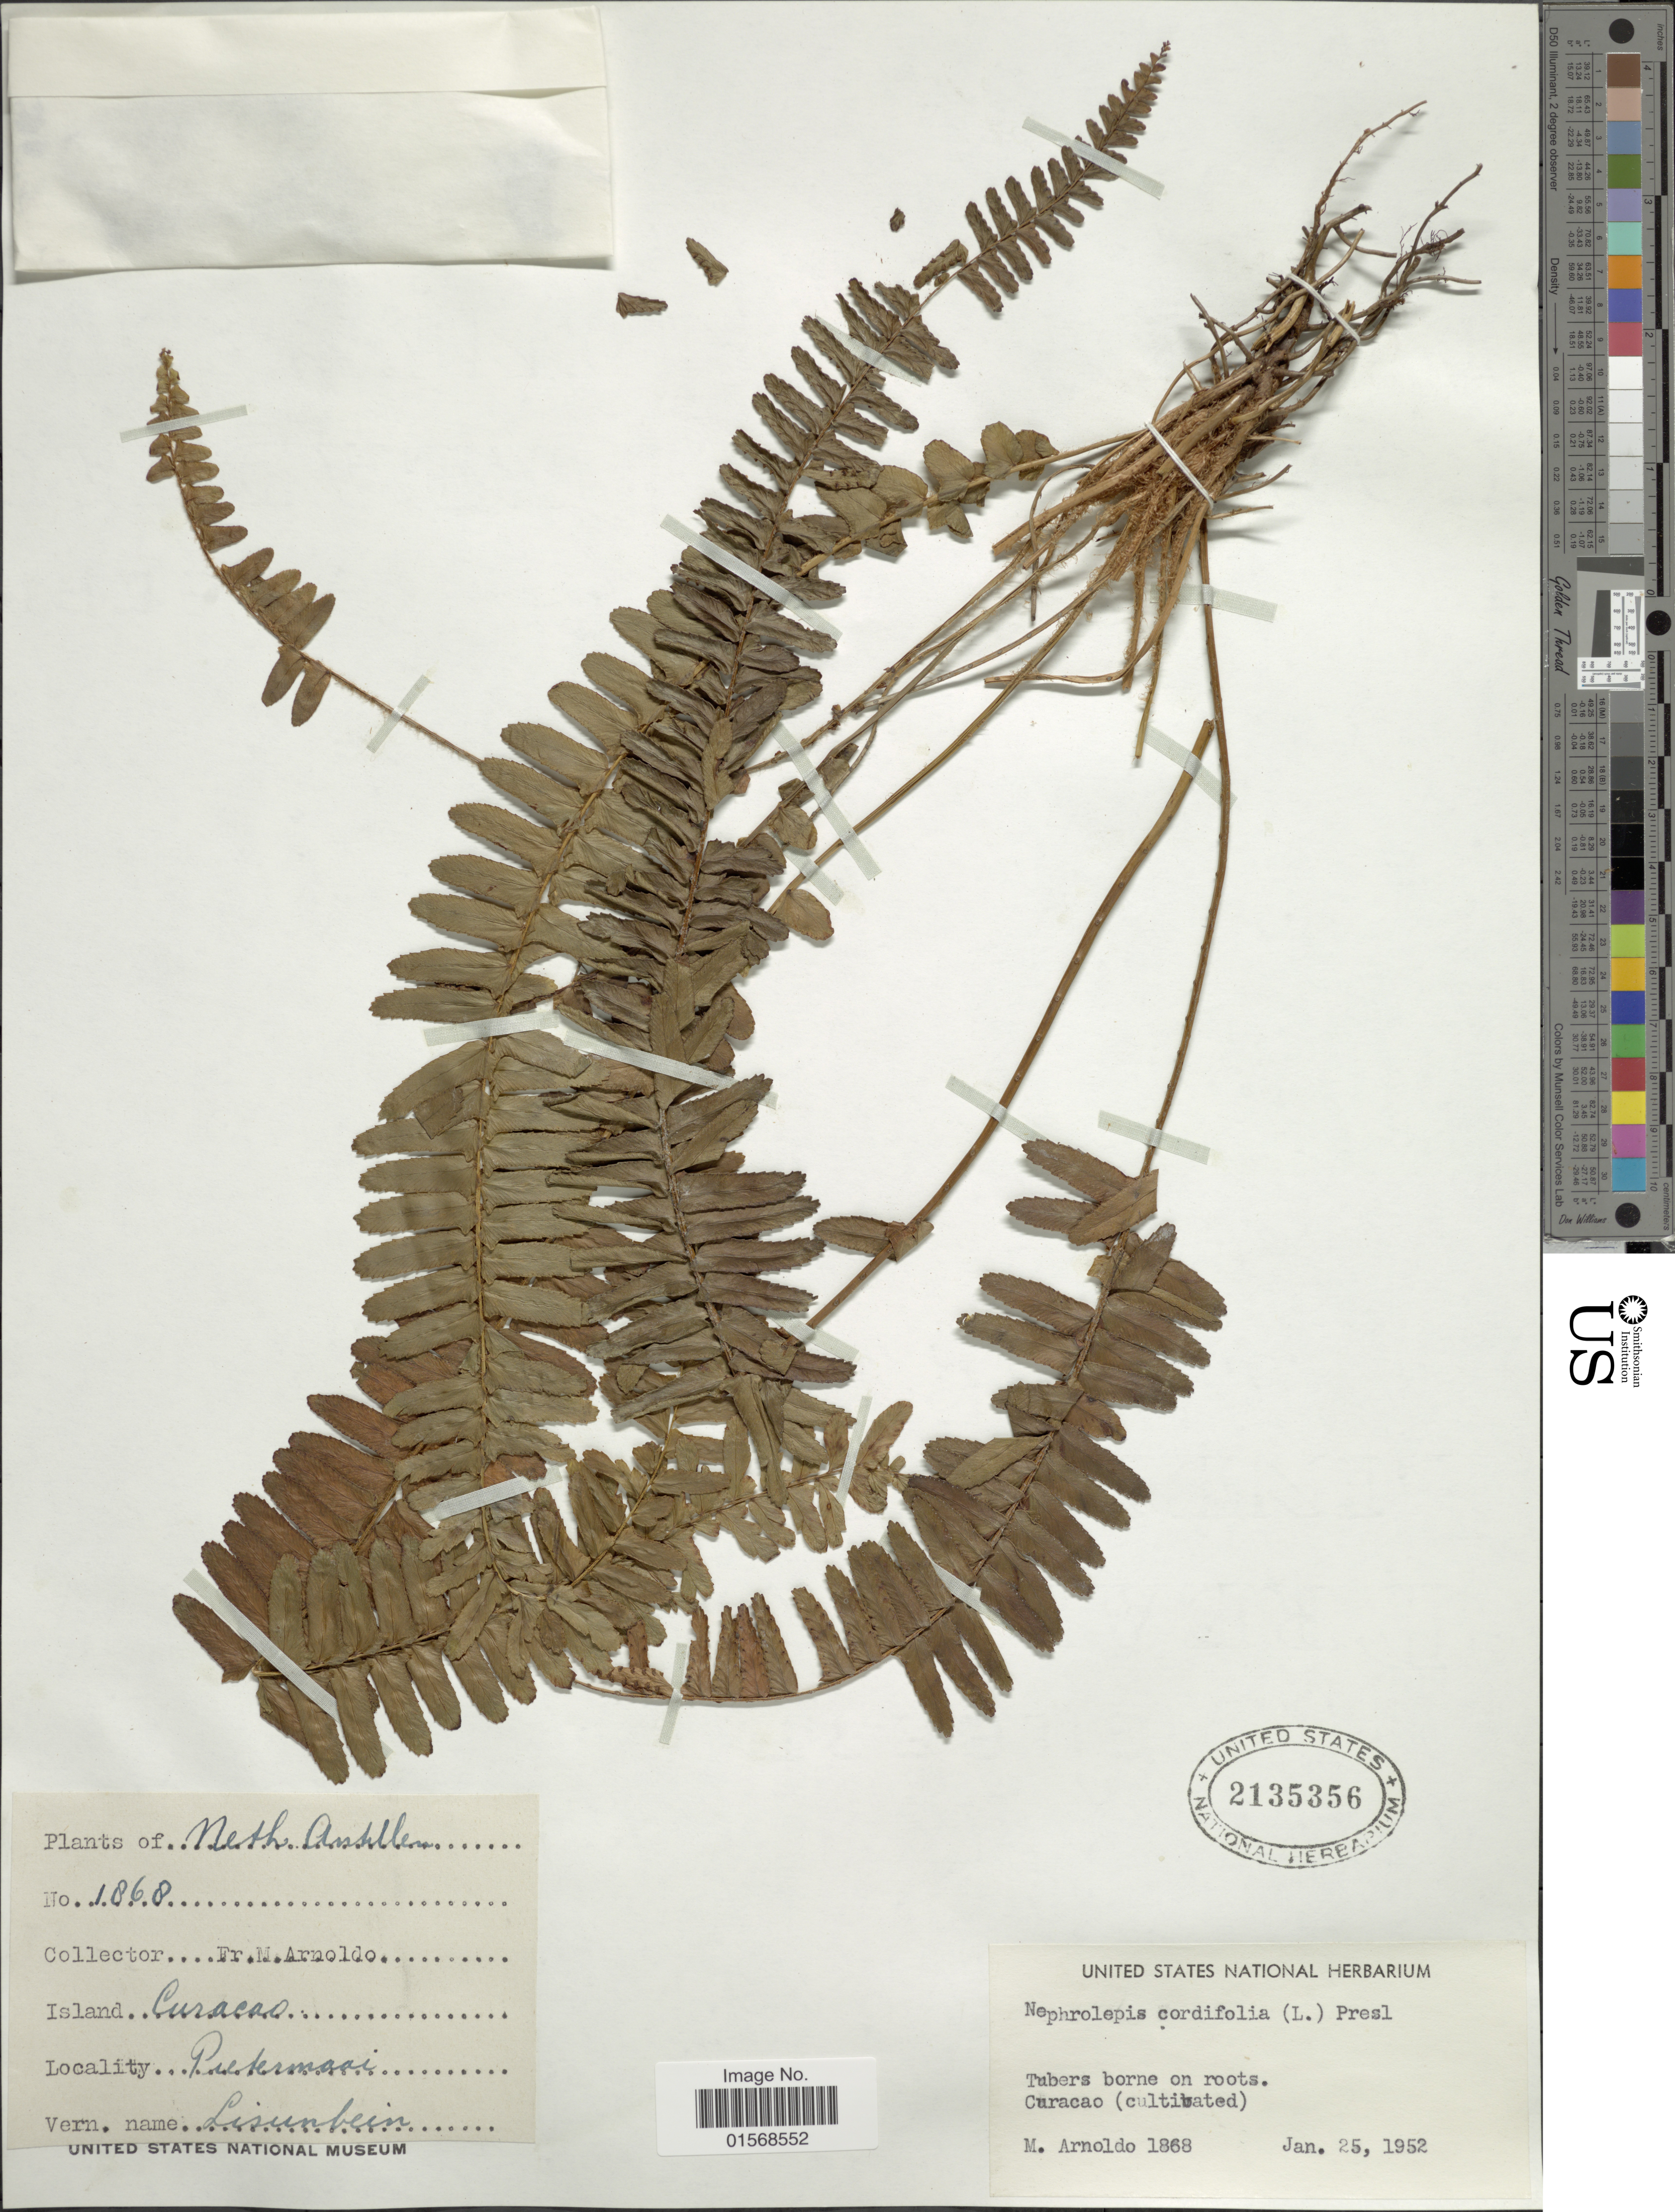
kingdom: Plantae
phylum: Tracheophyta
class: Polypodiopsida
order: Polypodiales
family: Nephrolepidaceae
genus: Nephrolepis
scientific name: Nephrolepis cordifolia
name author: (L.) C. Presl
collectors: N. Arnoldo-Broeders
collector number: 1868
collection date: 1952-01-25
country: Curaçao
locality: Curacao.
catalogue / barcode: US 2135356